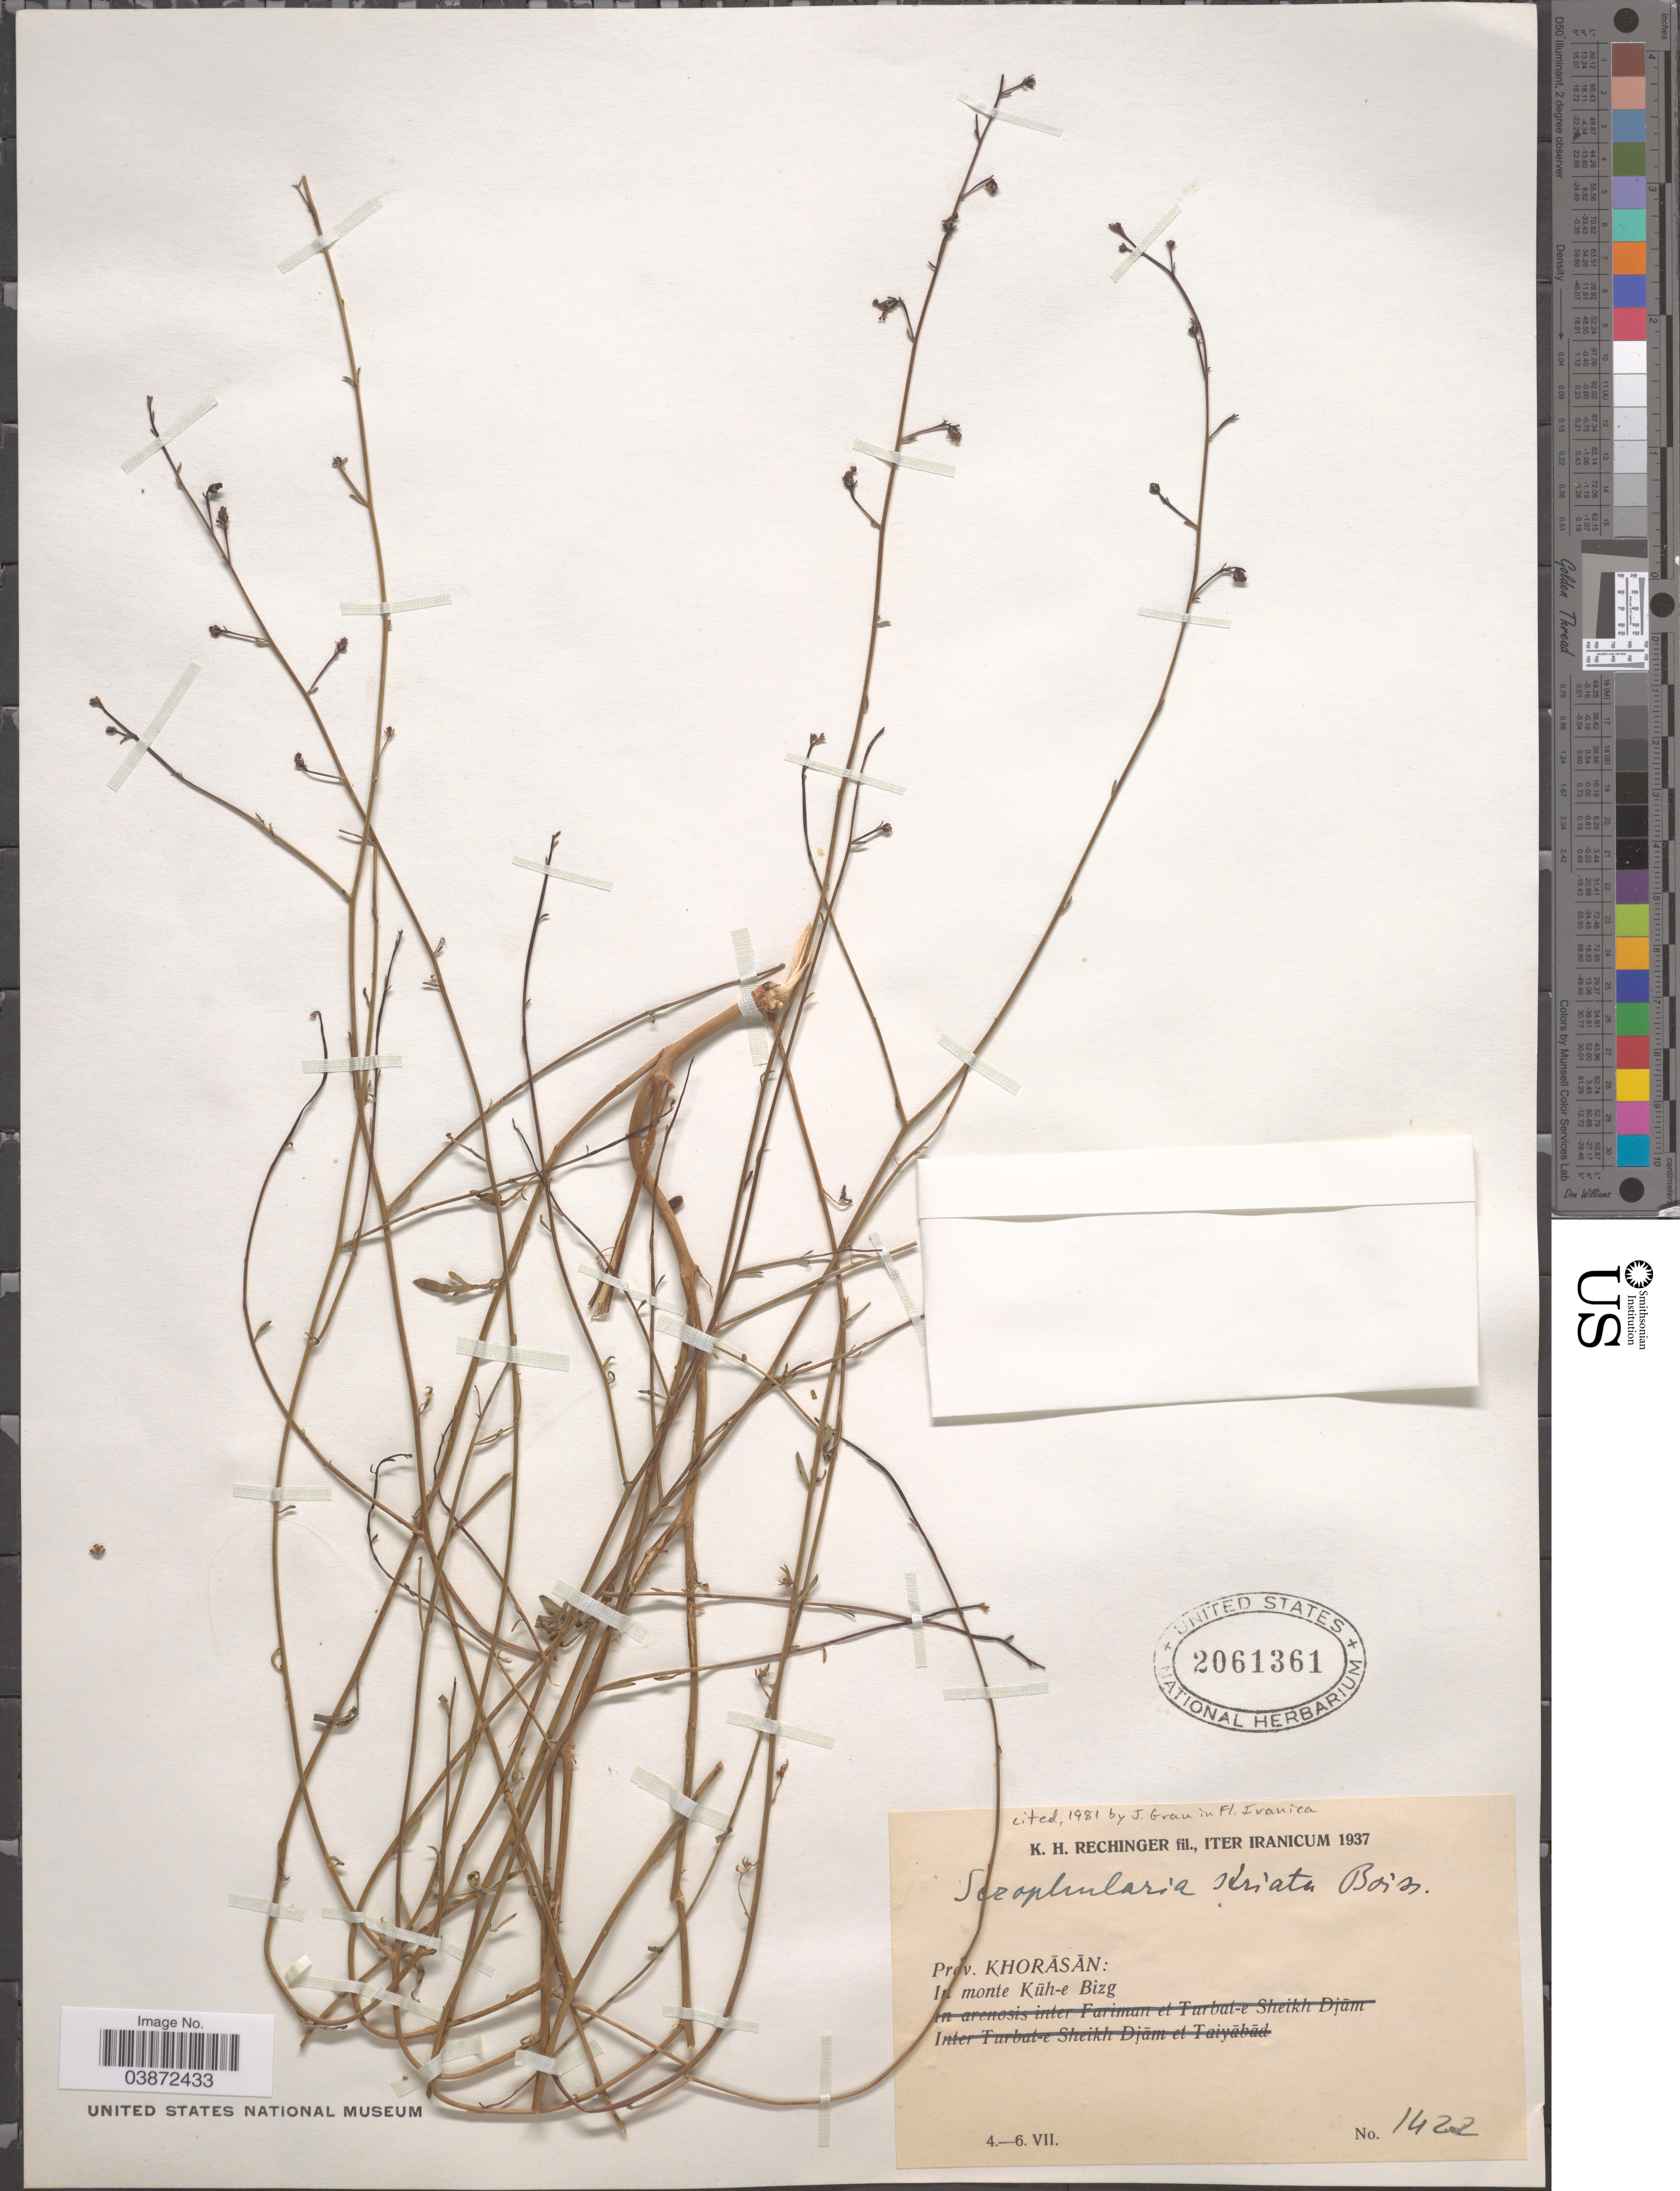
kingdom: Plantae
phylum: Tracheophyta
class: Magnoliopsida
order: Lamiales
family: Scrophulariaceae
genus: Scrophularia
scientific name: Scrophularia striata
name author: Boiss.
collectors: K. H. Rechinger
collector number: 1422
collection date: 1937-07-04/1937-07-06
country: Iran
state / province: Khorasan [obsolete]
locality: In monte Kūh-e Bizg.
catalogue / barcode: US 2061361